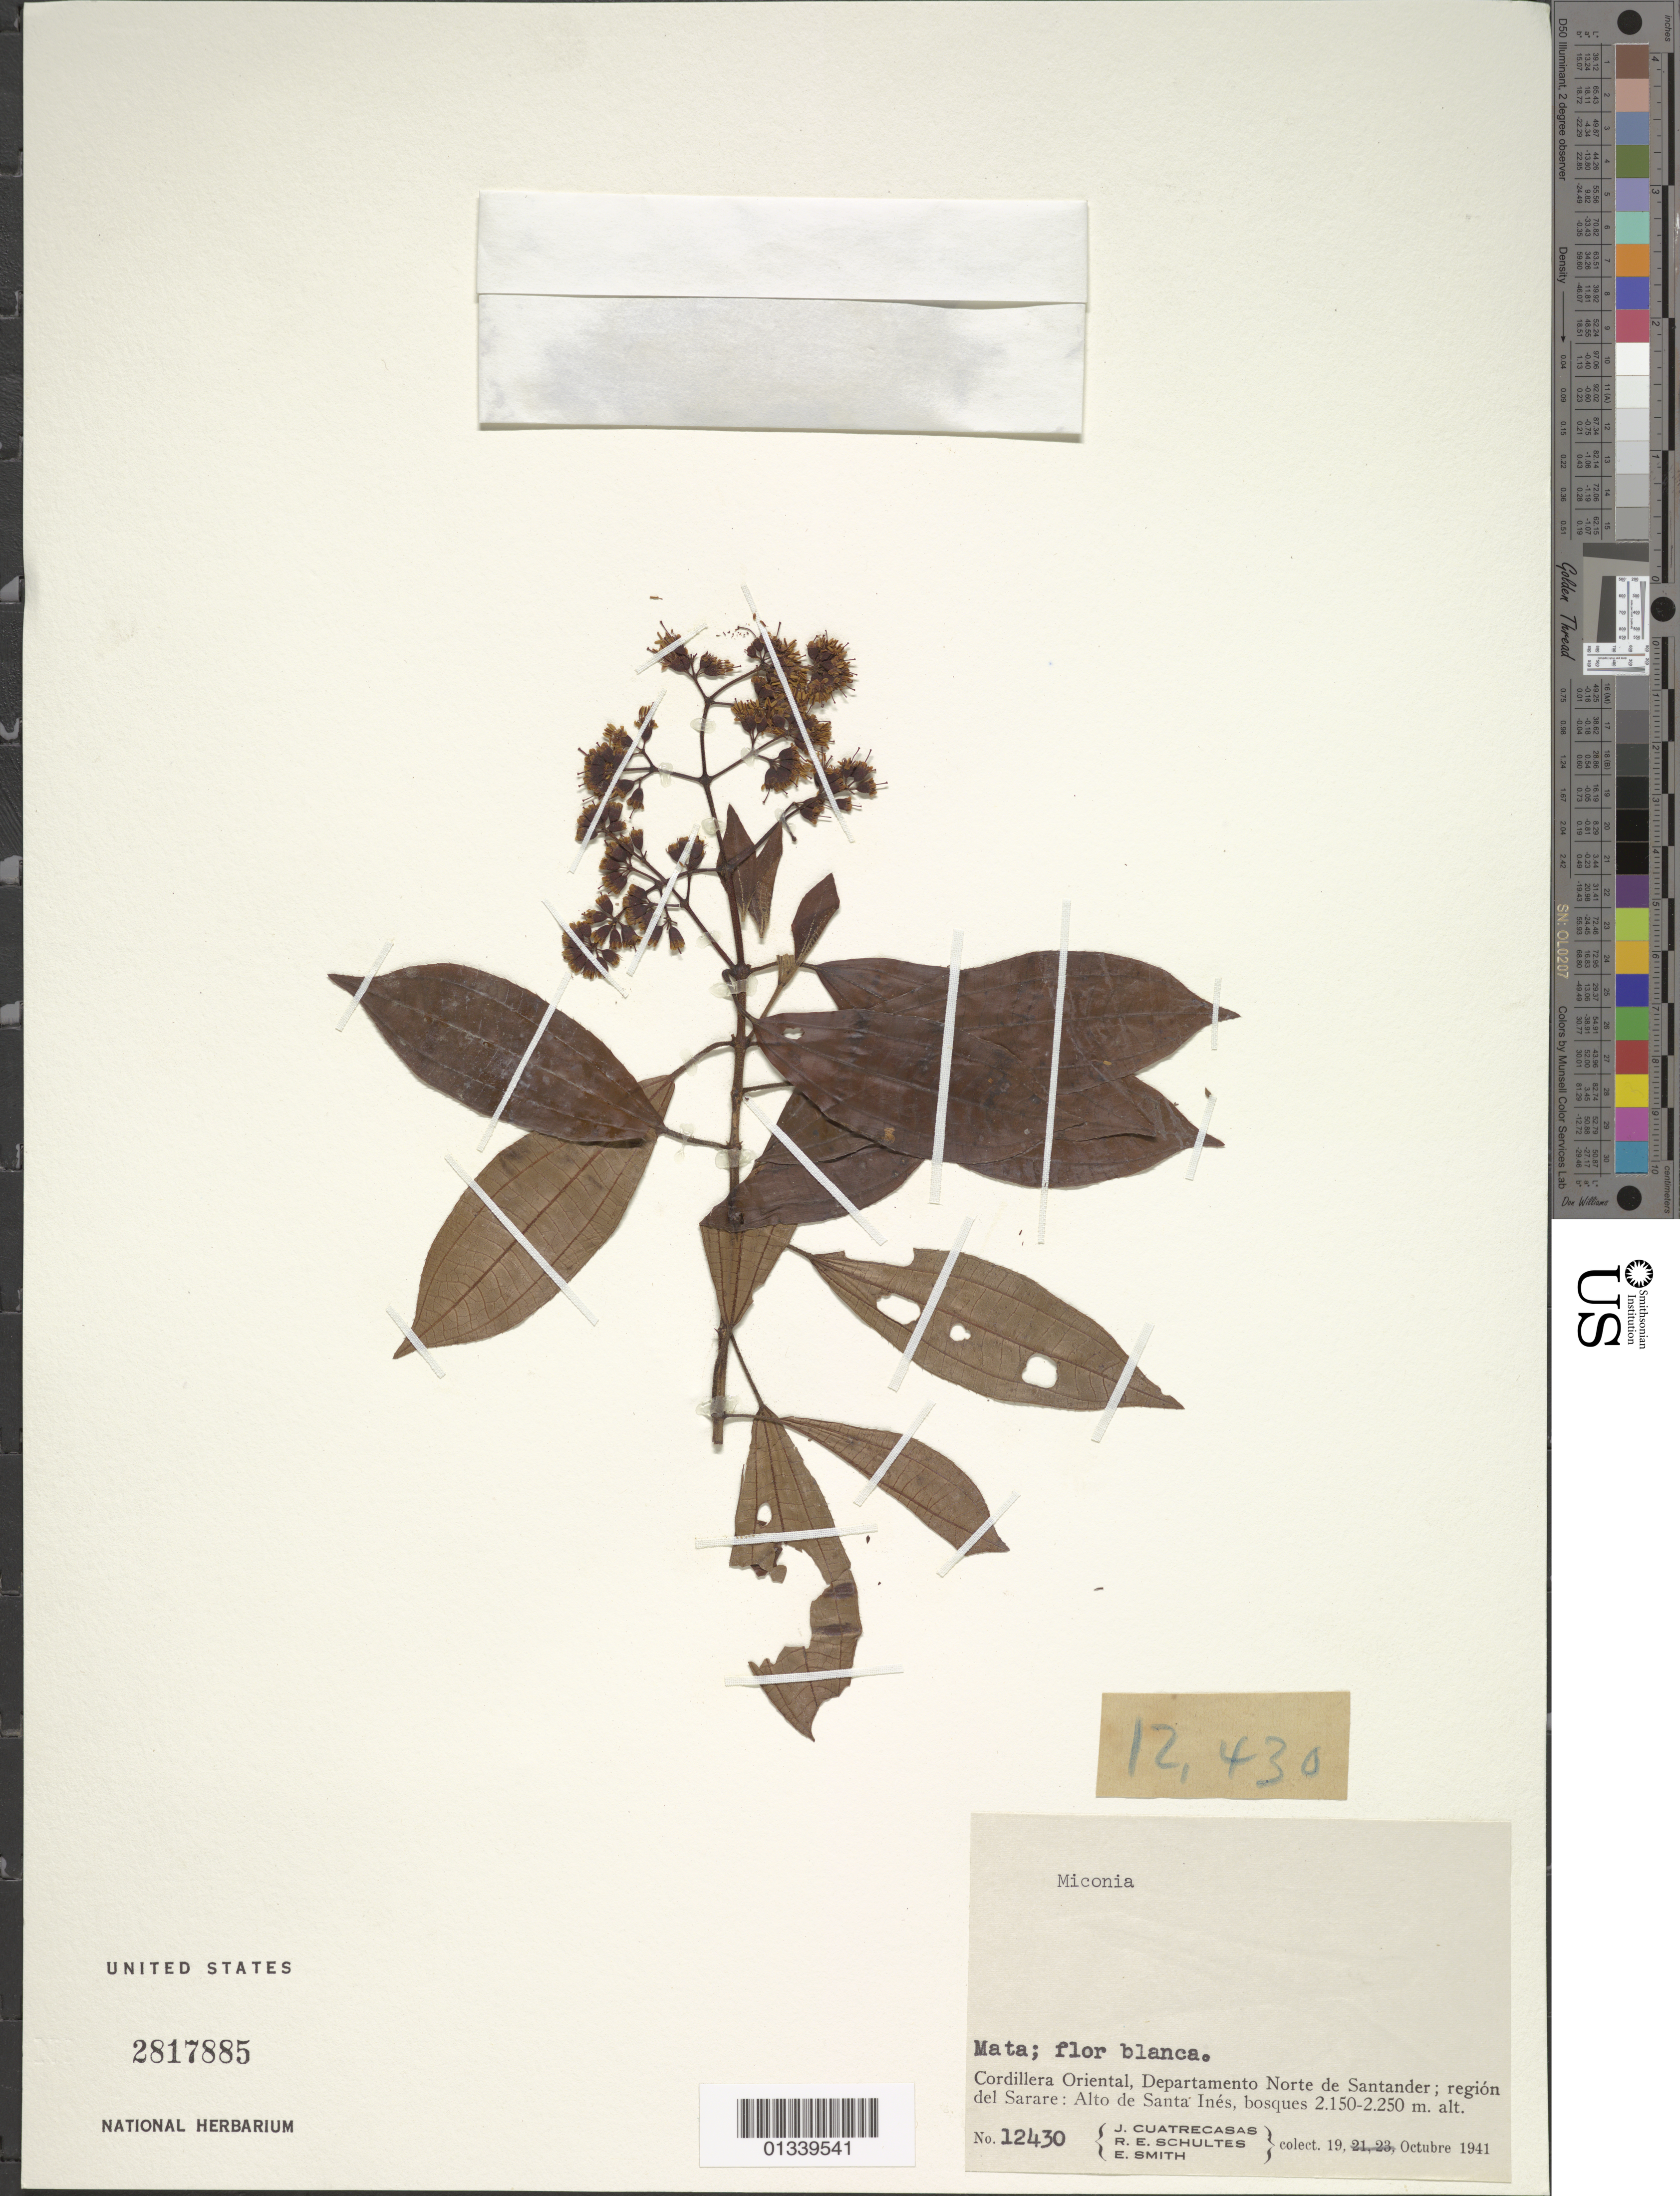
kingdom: Plantae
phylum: Tracheophyta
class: Magnoliopsida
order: Myrtales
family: Melastomataceae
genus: Miconia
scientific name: Miconia sp.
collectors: J. Cuatrecasas, R. E. Schultes & E. E. Smith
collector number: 12430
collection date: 1941-10-19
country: Colombia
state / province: Norte de Santander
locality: Cordillera Oriental; region del Sarare: Alto de Santa Ines.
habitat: Bosque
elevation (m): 2150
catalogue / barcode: US 2817885